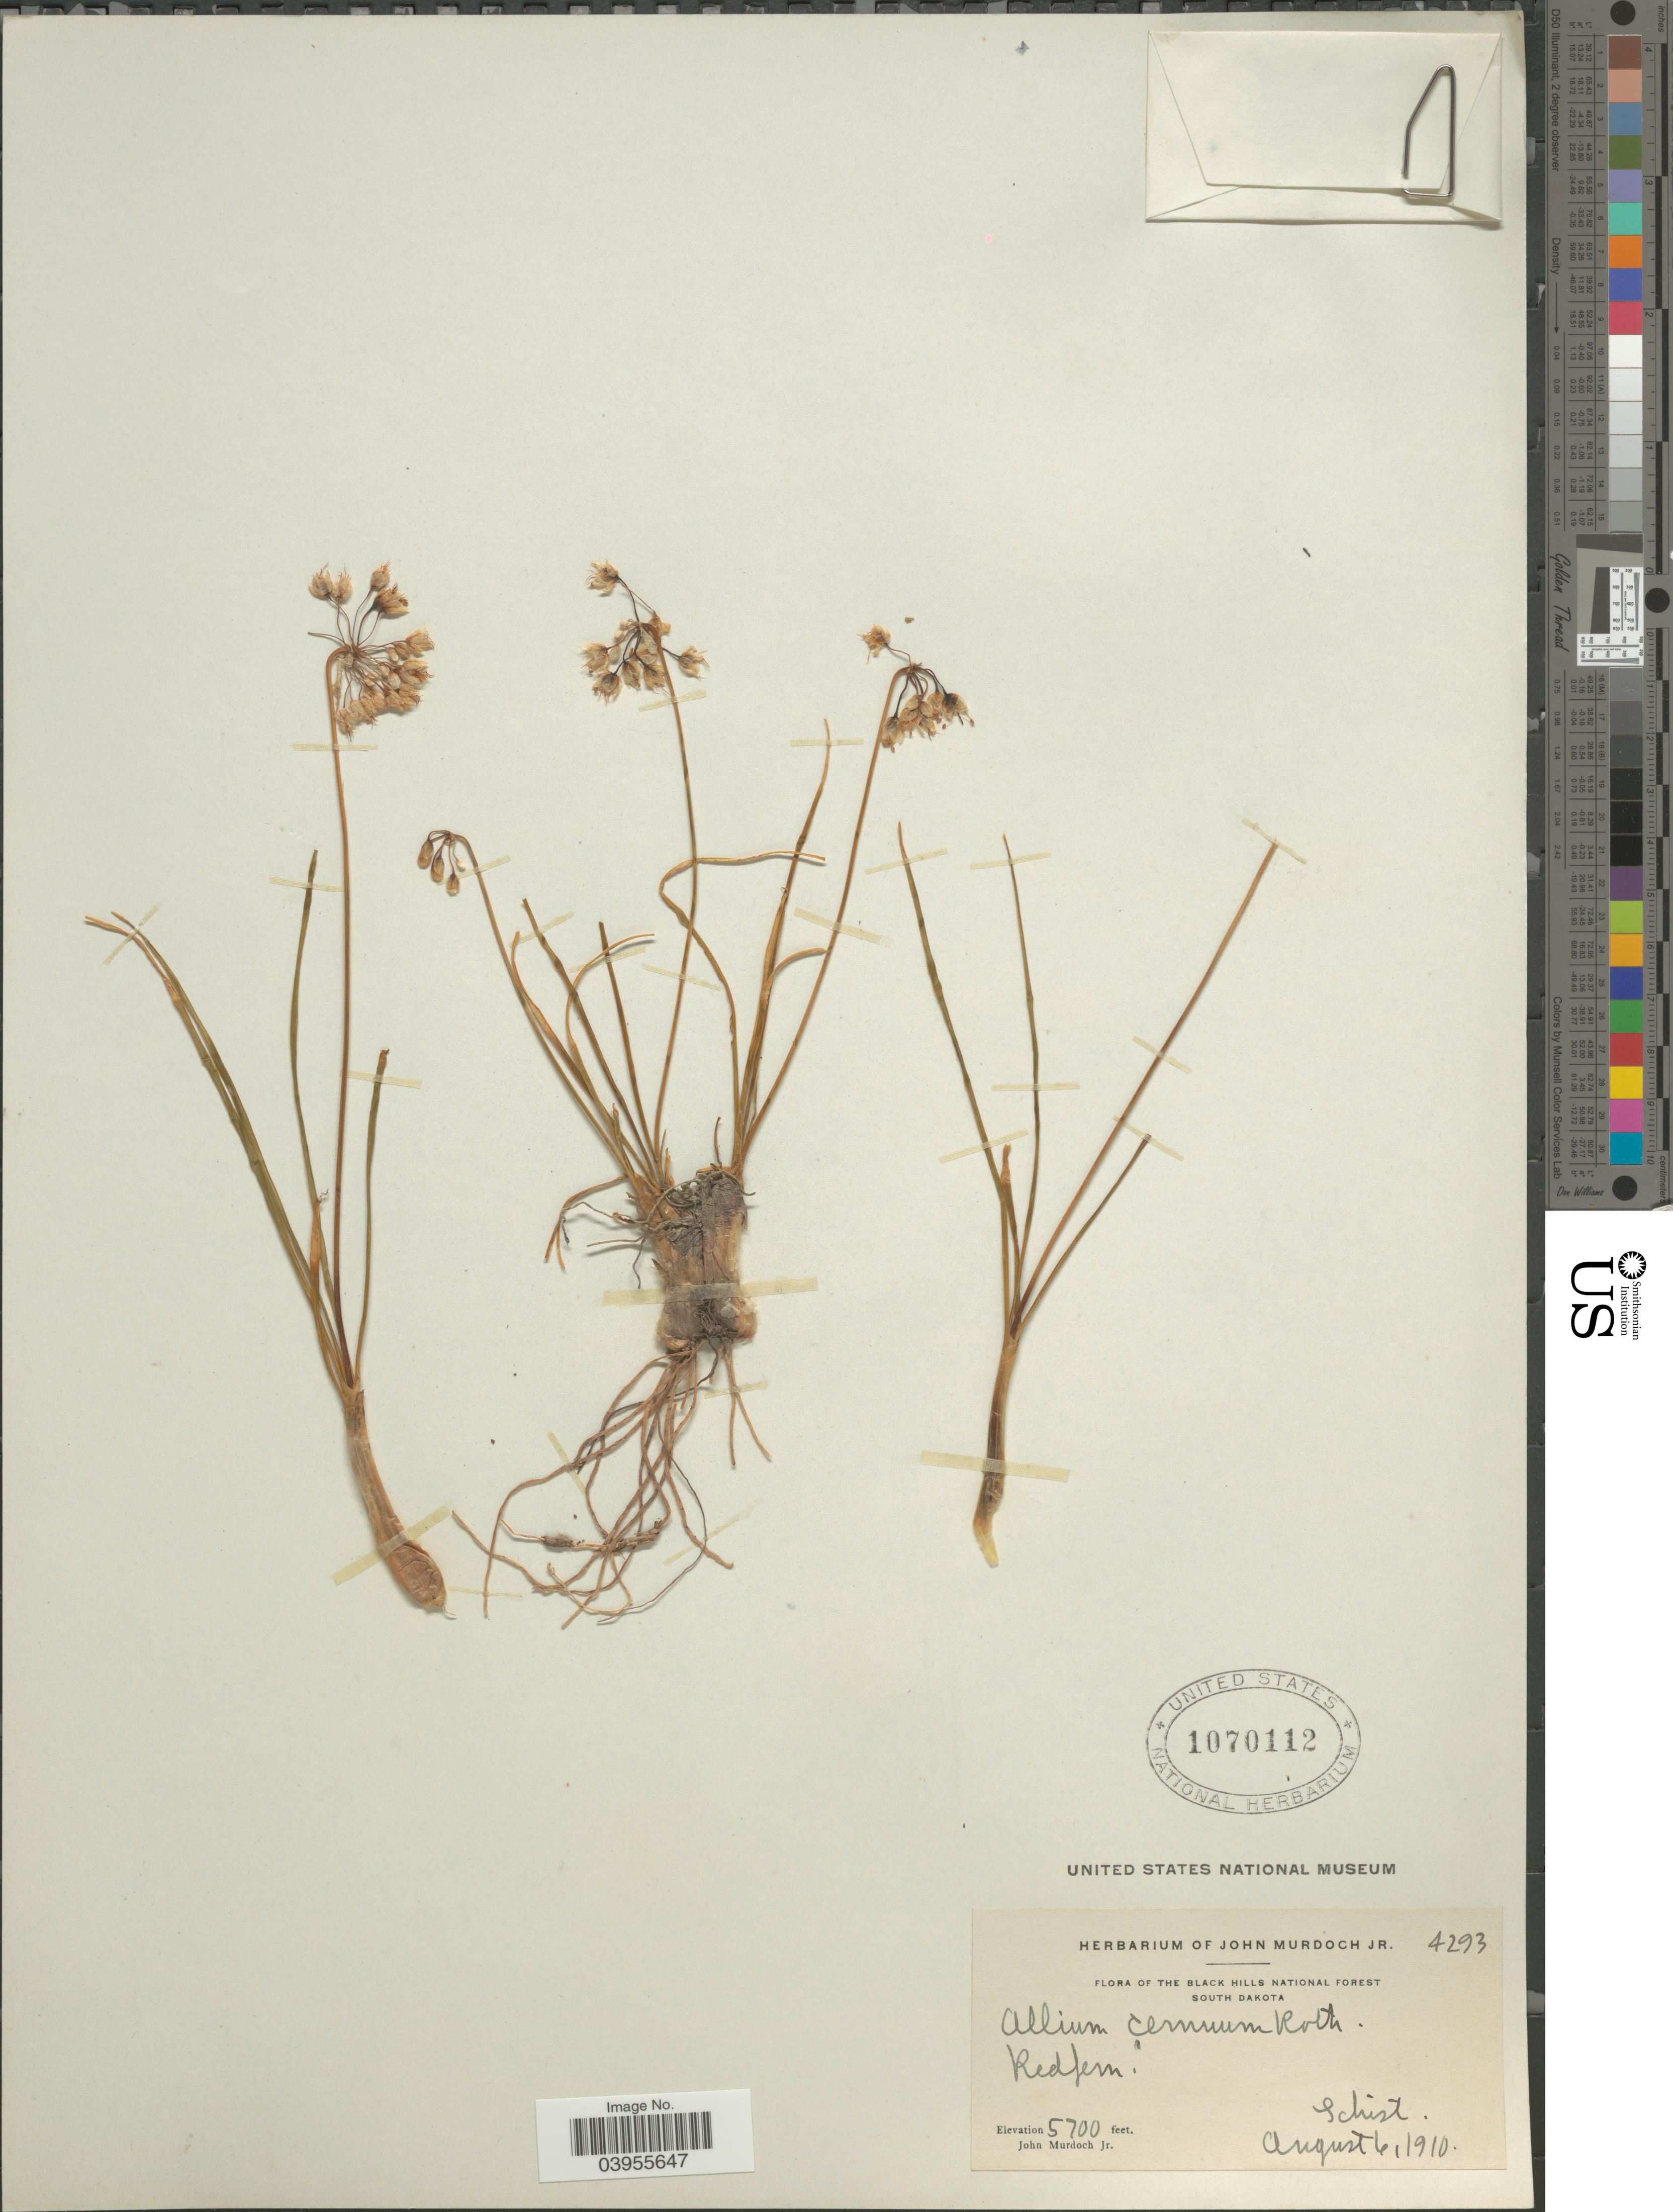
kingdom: Plantae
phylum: Tracheophyta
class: Liliopsida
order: Asparagales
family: Amaryllidaceae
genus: Allium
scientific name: Allium cernuum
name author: Roth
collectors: J. Murdoch Jr.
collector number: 4293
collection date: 1910-08-06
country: United States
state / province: South Dakota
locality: The Black Hills National Forest. Schist.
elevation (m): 1737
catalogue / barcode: US 1070112